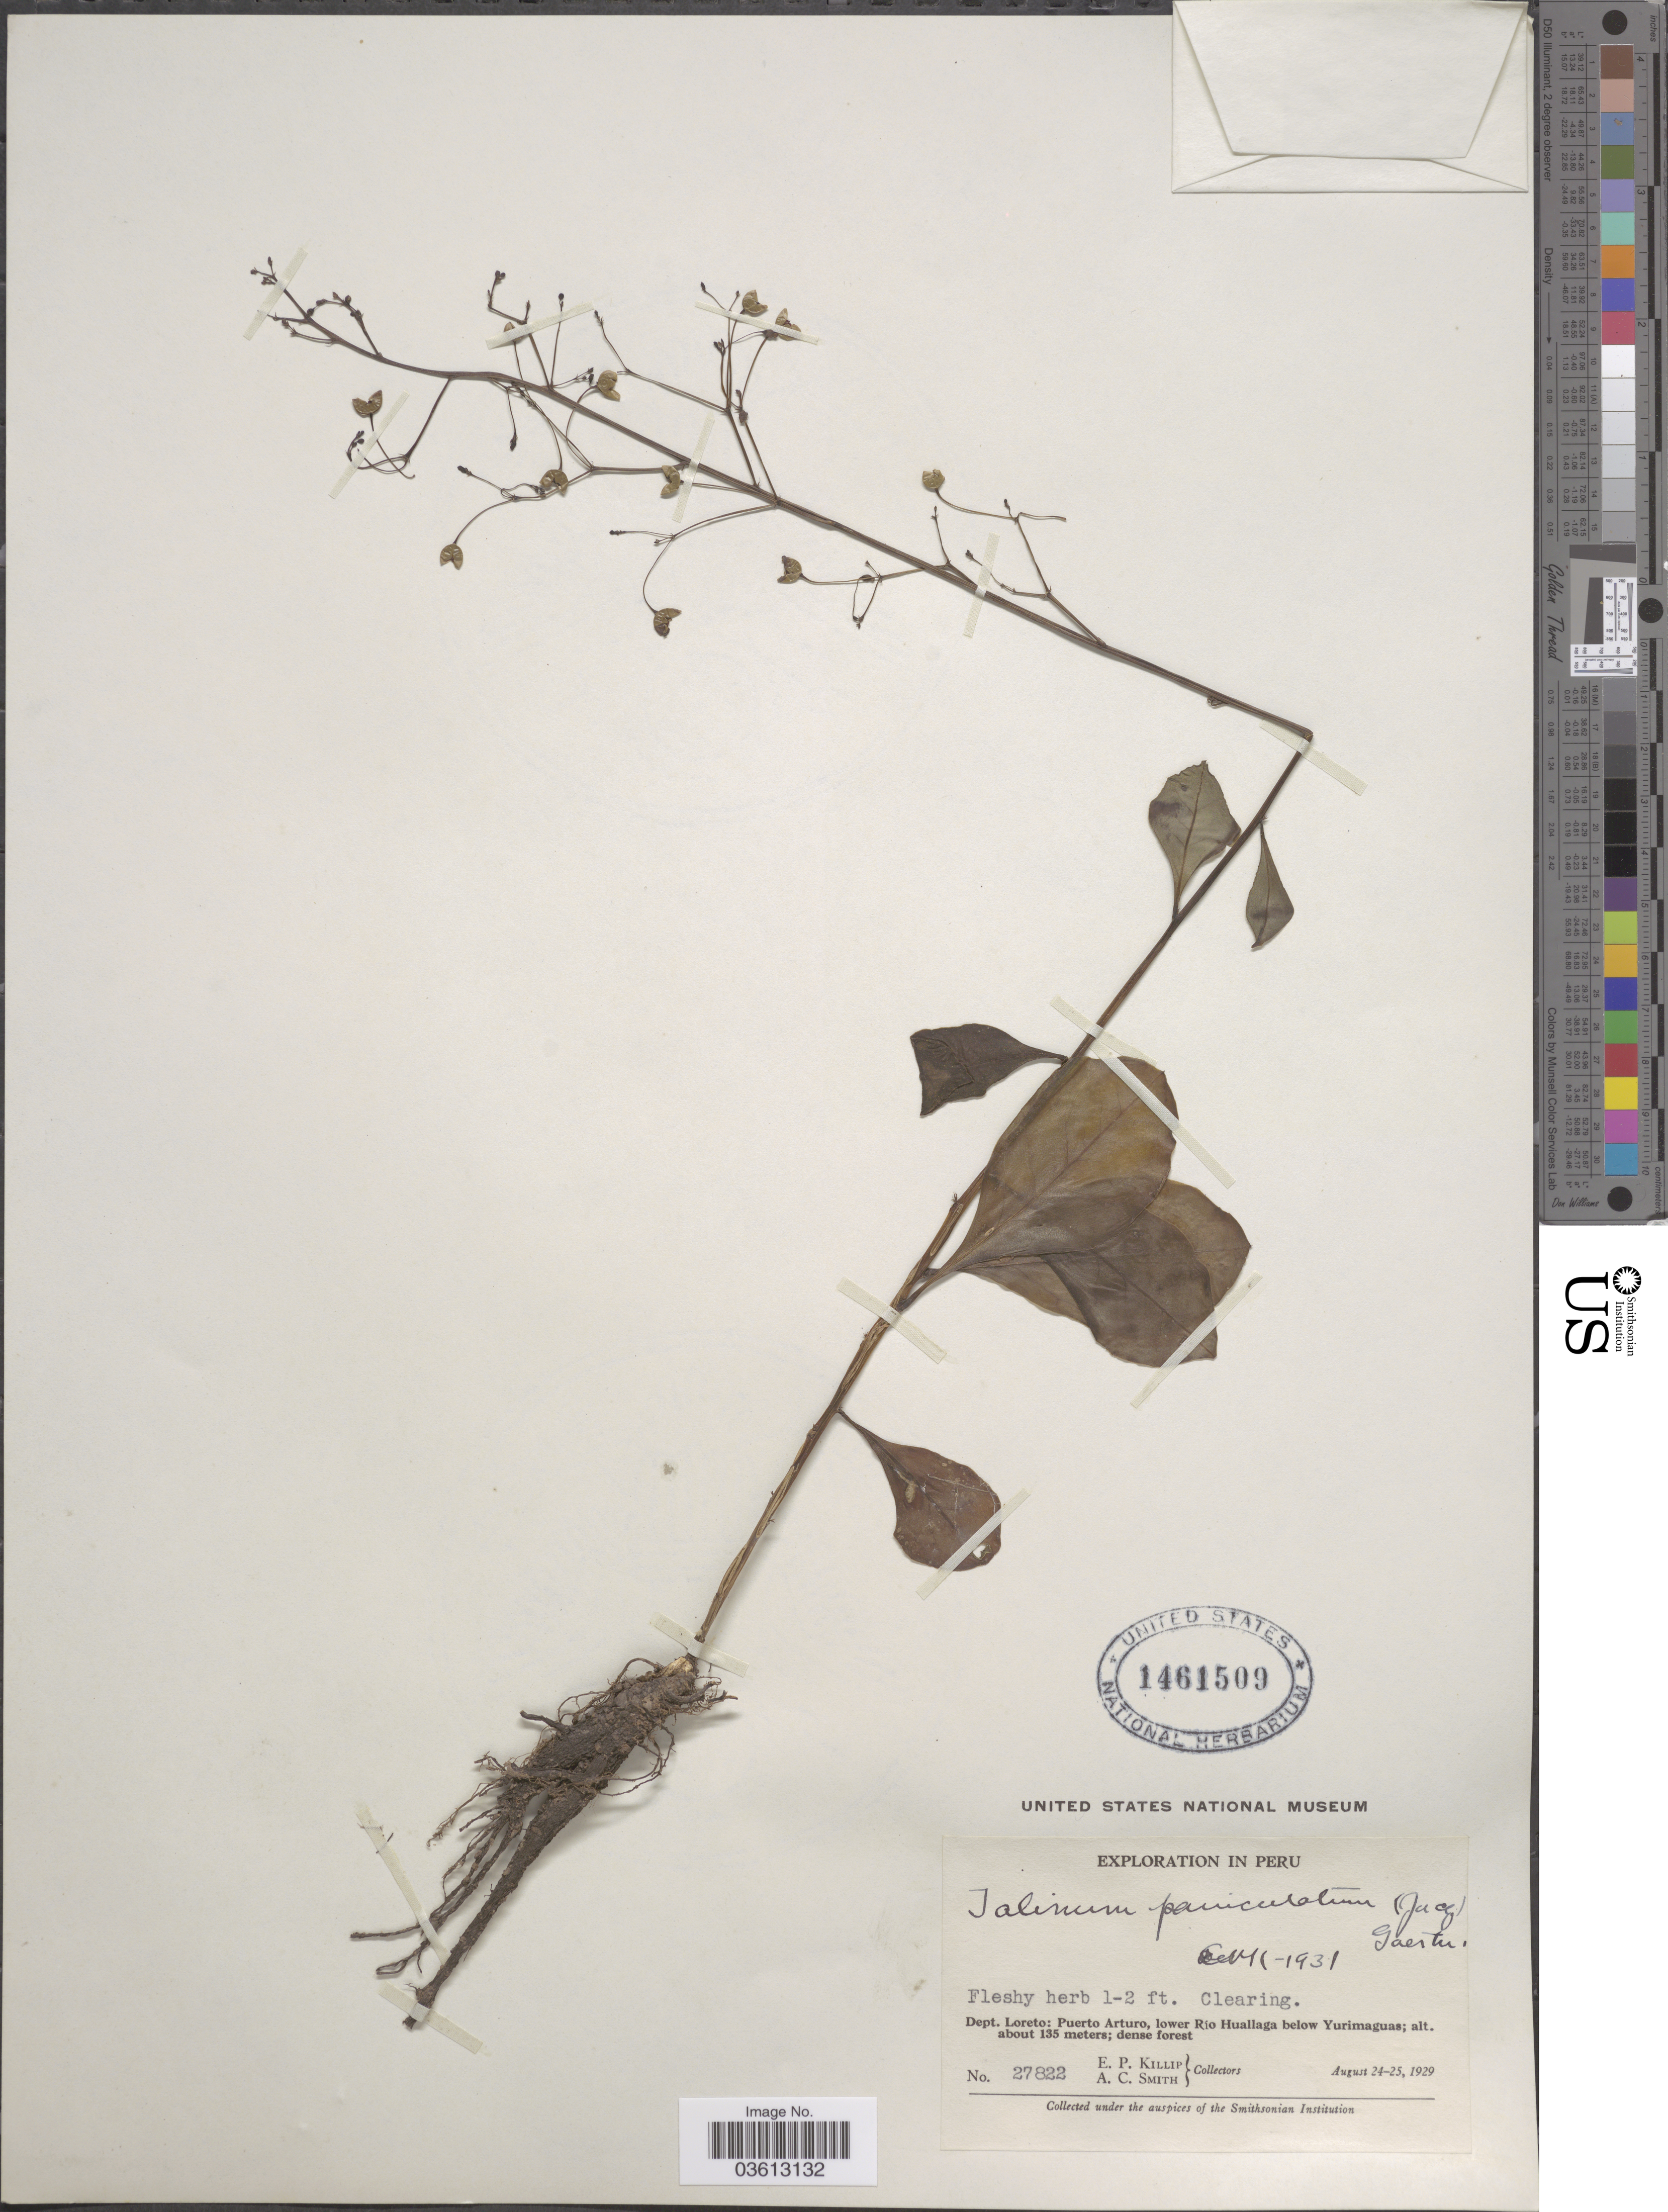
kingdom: Plantae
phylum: Tracheophyta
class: Magnoliopsida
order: Caryophyllales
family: Talinaceae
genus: Talinum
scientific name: Talinum paniculatum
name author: (Jacq.) Gaertn.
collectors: E. P. Killip & A. C. Smith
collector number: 27822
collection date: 1929-08-24/1929-08-25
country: Peru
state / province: Loreto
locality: Dept. Loreto: Puerto Arturo, lower Río Huallaga below Yurimaguas.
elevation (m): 135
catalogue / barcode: US 1461509